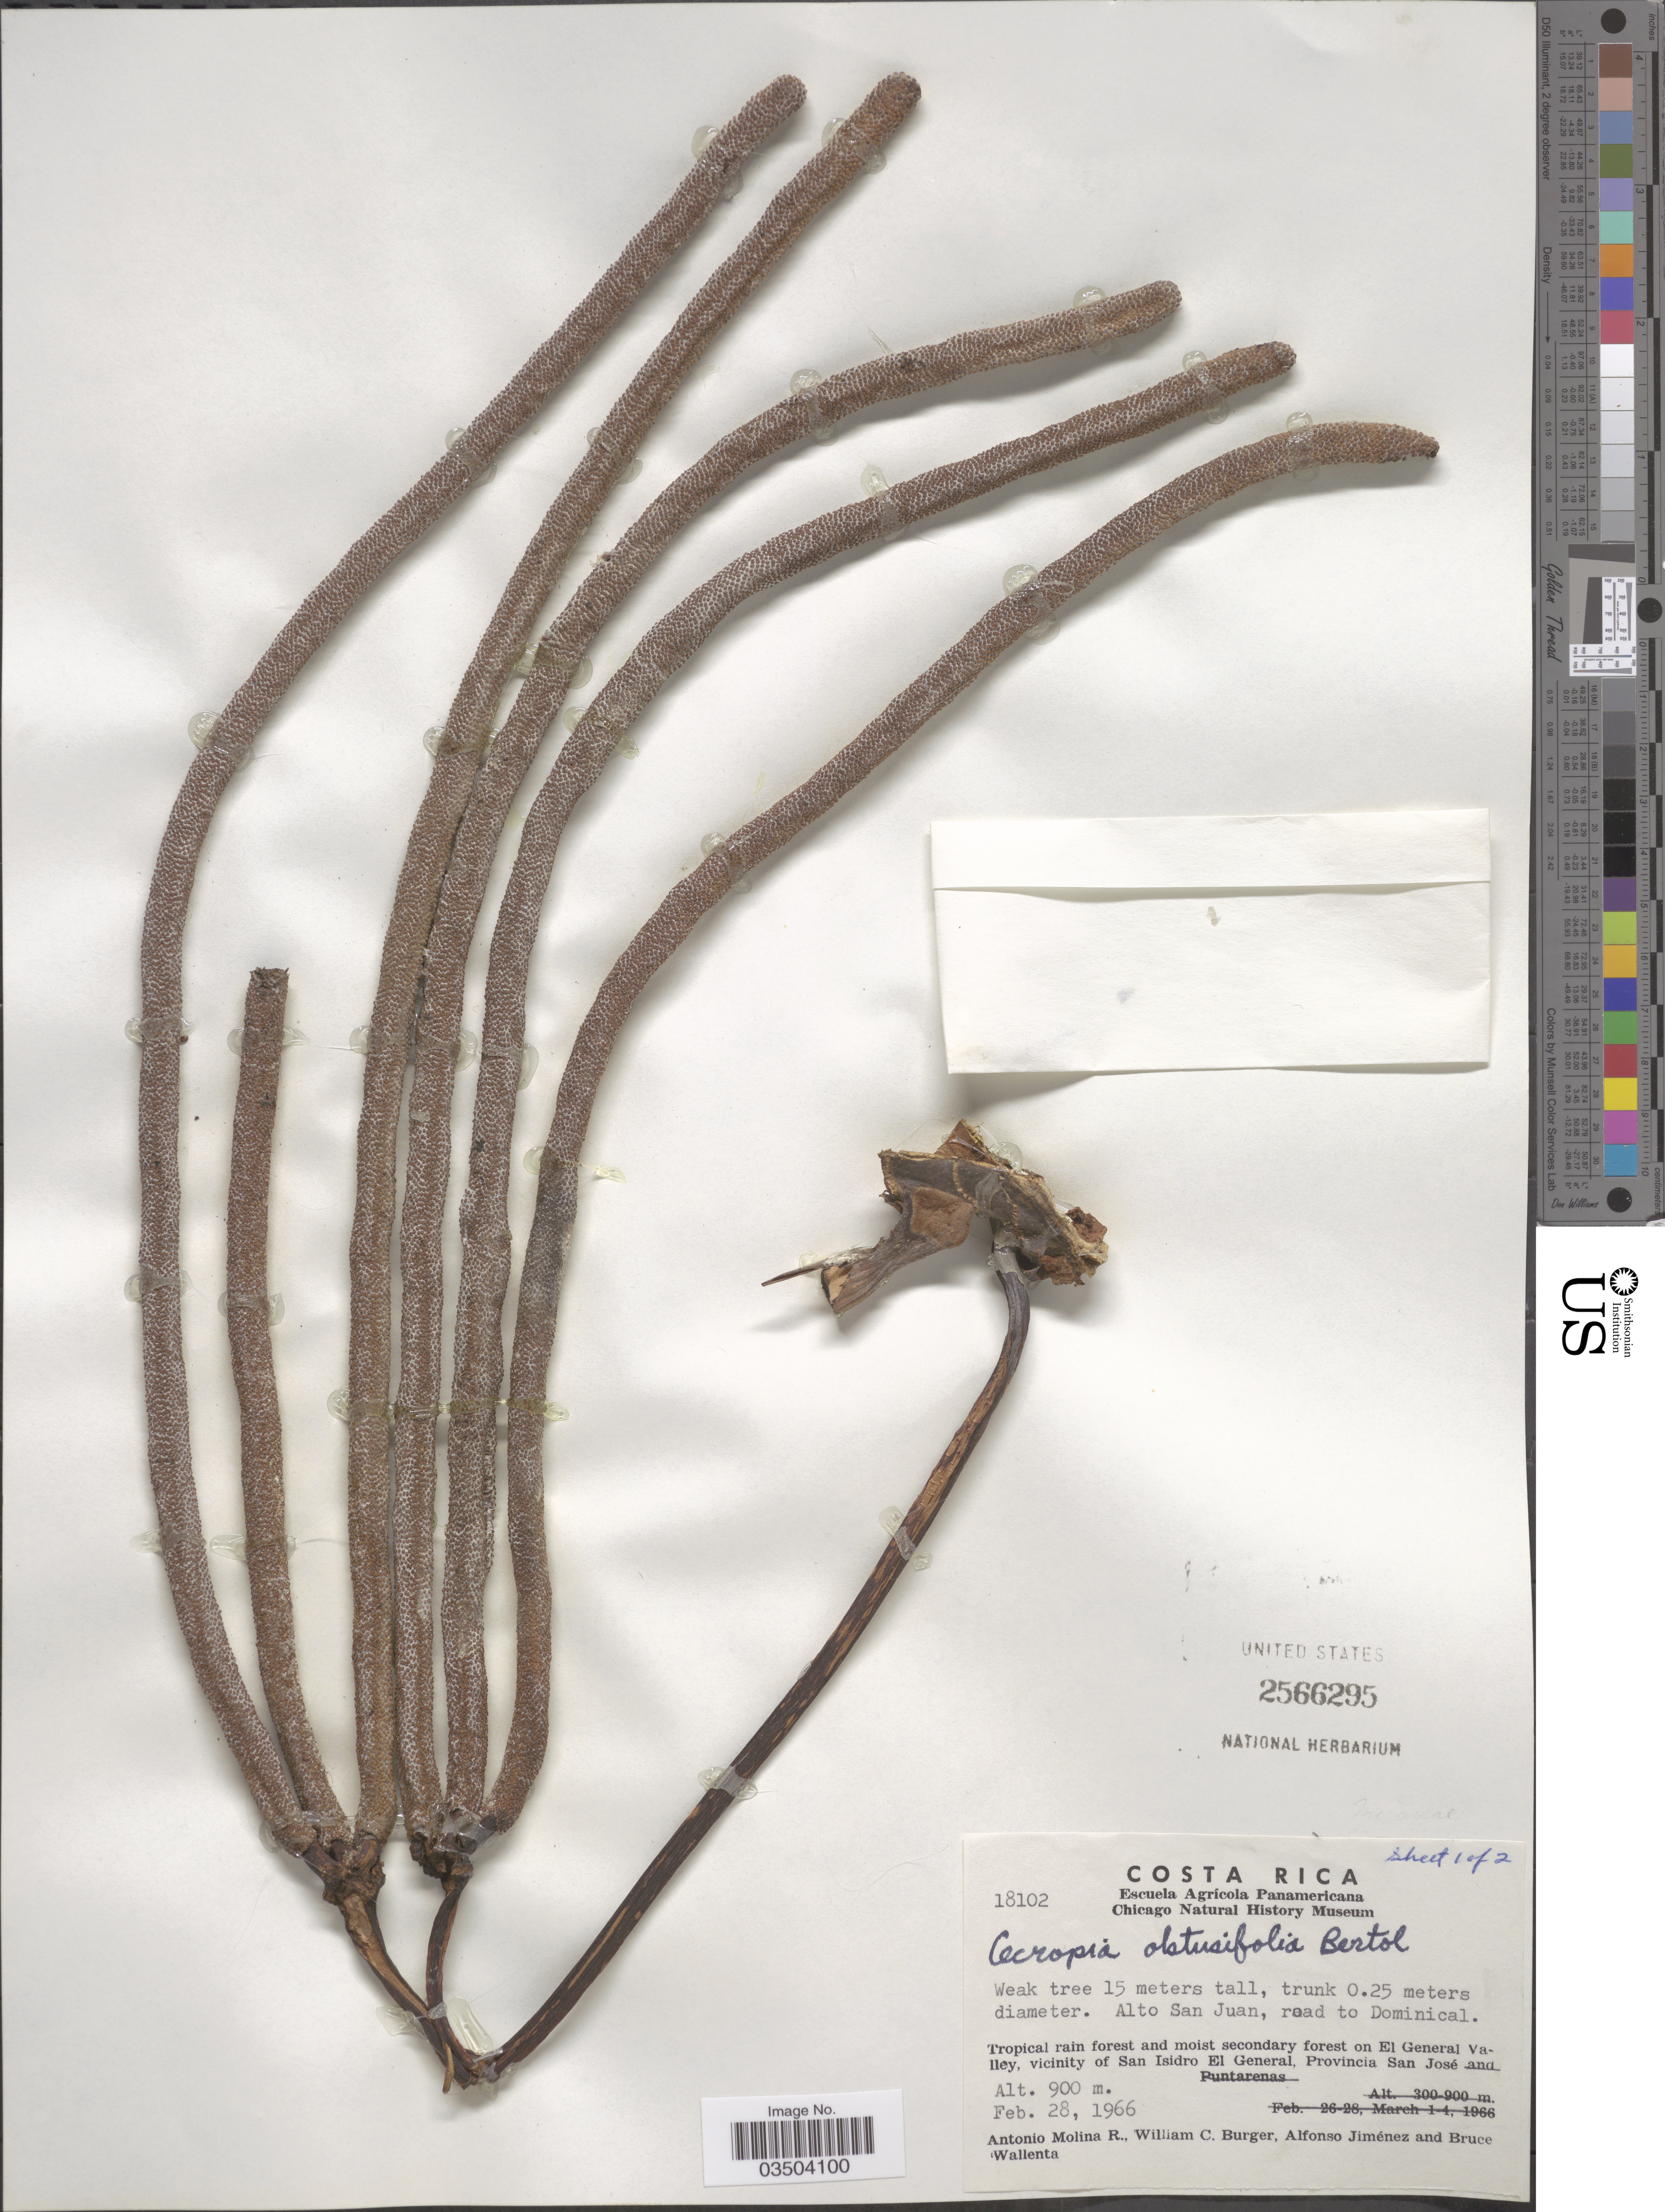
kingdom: Plantae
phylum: Tracheophyta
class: Magnoliopsida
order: Rosales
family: Urticaceae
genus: Cecropia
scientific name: Cecropia obtusifolia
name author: Bertol.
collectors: A. Molina R., W. Burger, A. Jiménez & B. Wallenta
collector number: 18102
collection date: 1966-02-28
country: Costa Rica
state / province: San José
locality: Alto San Juan, road to Dominical. On El General Valley, vicinity of San Isidro El General.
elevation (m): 900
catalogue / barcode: US 2566295